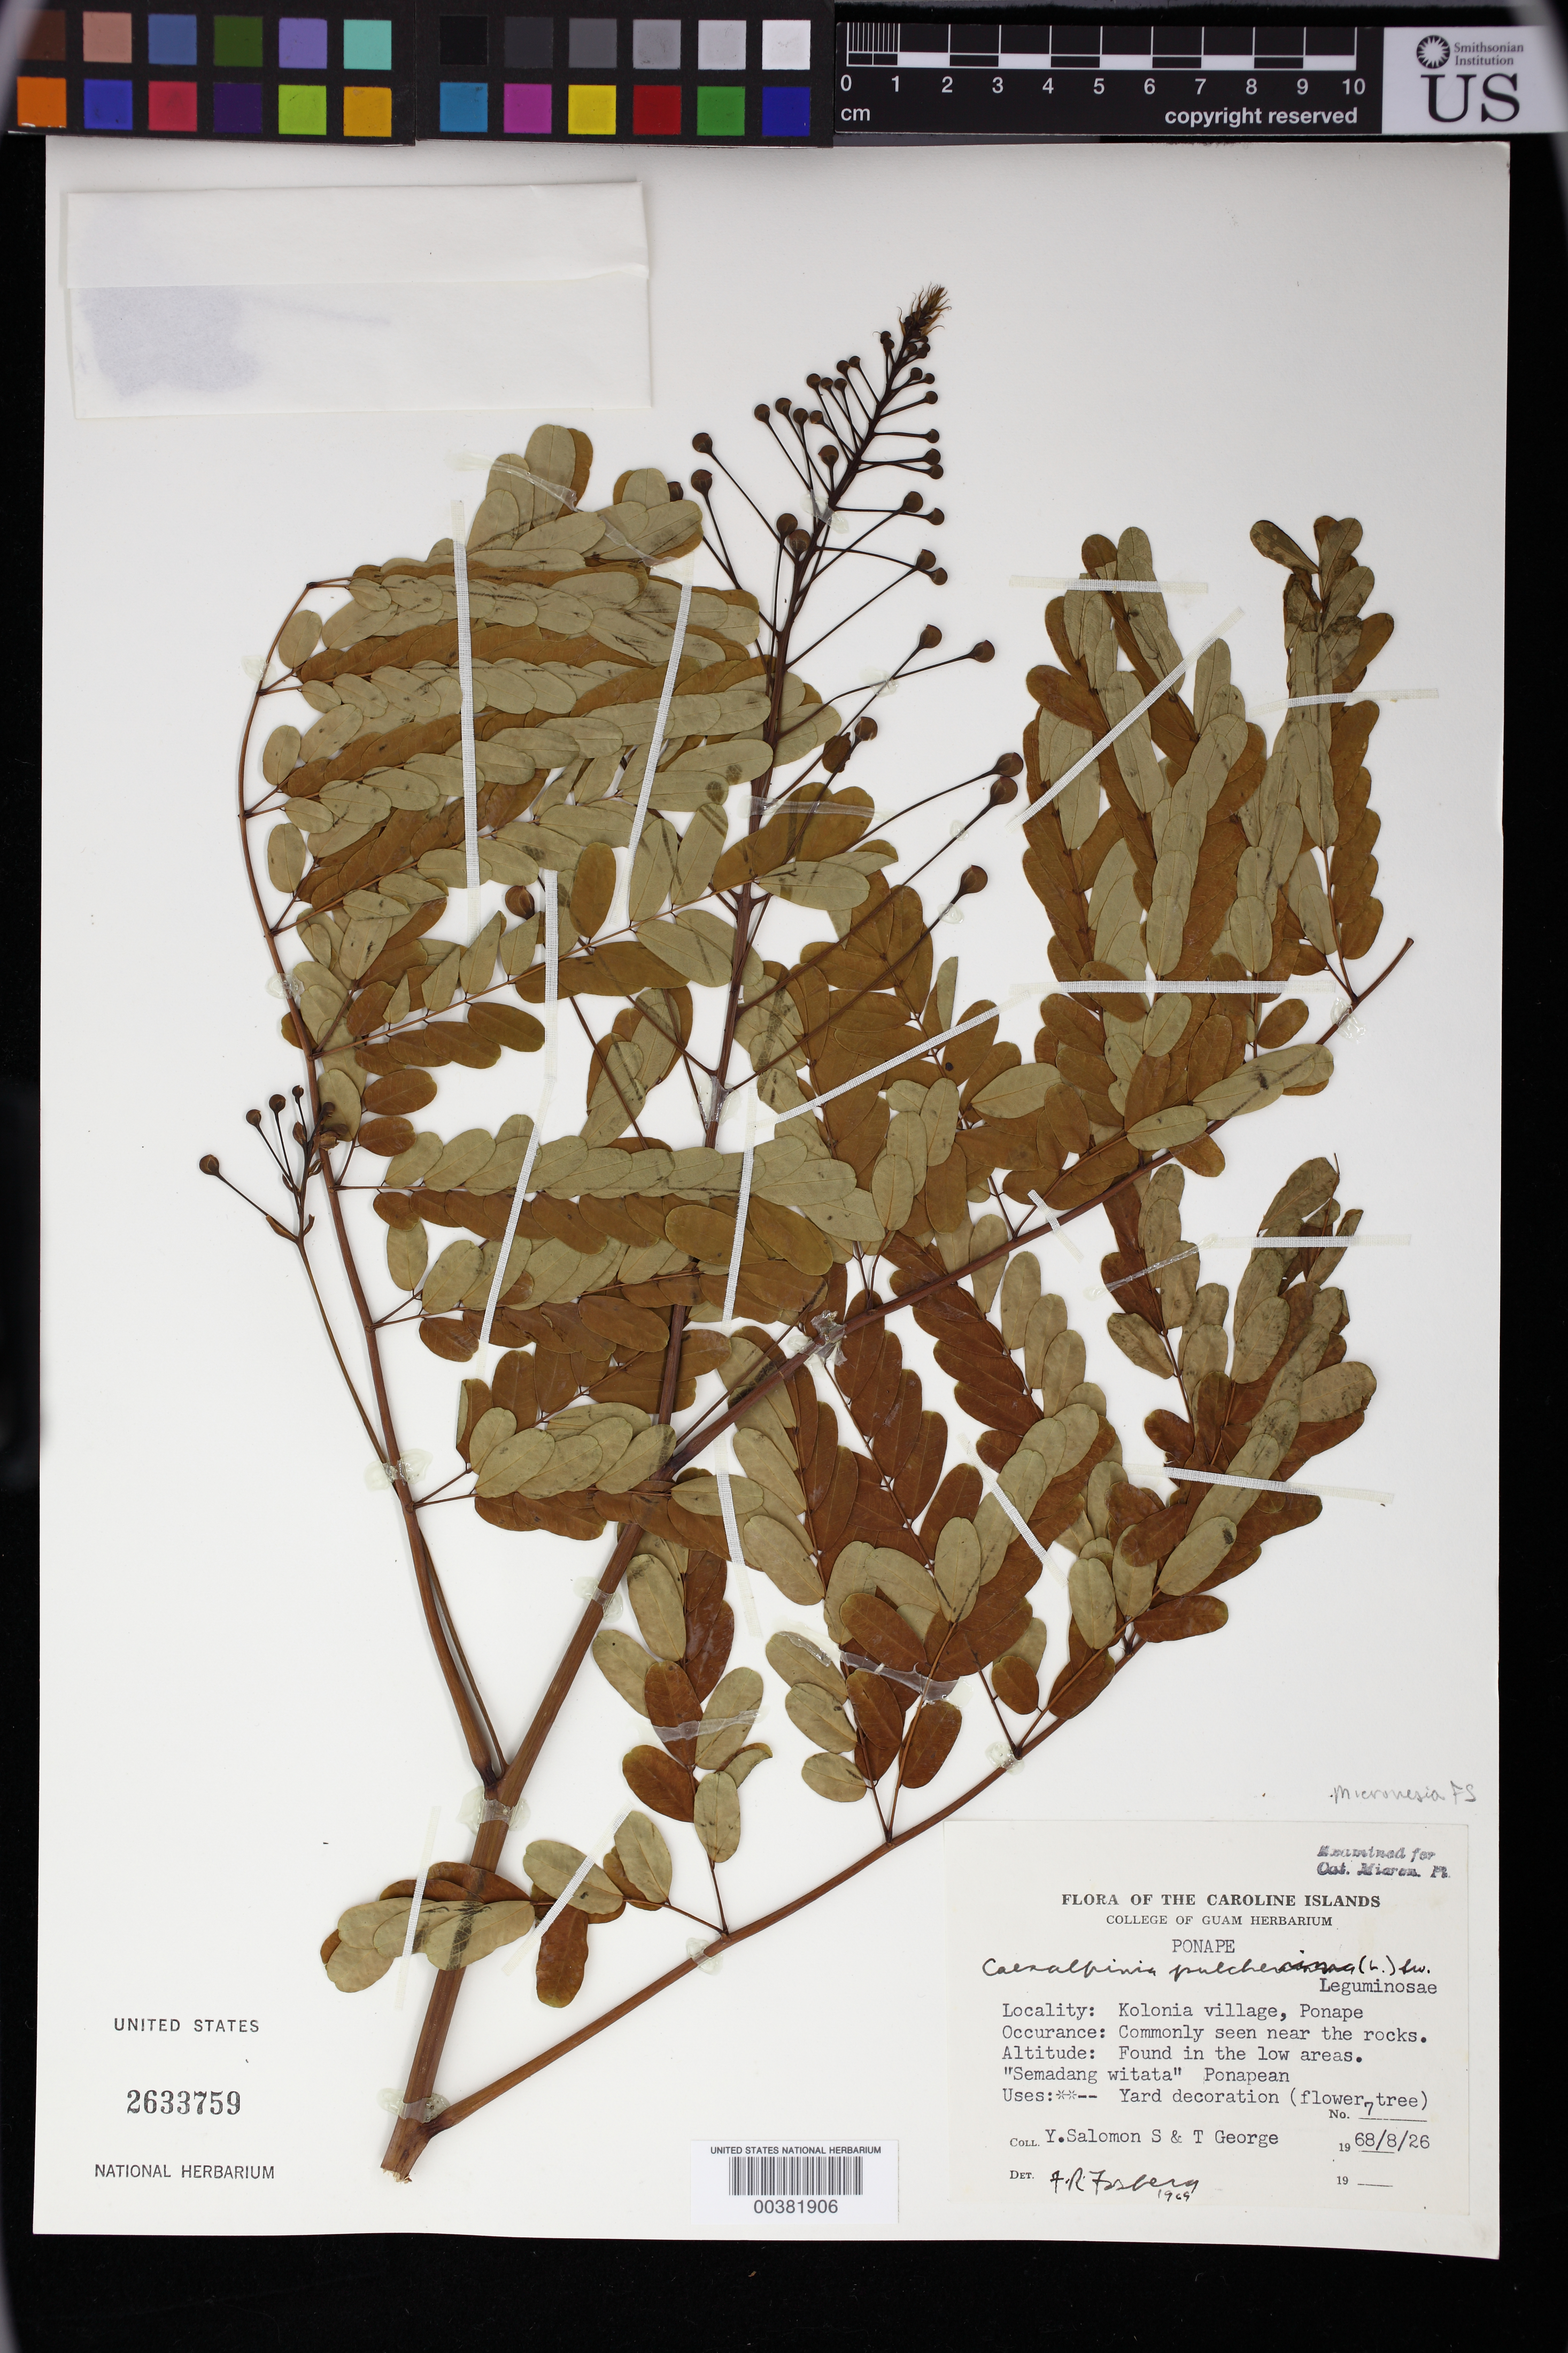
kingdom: Plantae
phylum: Tracheophyta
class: Magnoliopsida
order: Fabales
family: Fabaceae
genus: Caesalpinia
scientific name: Caesalpinia pulcherrima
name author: (L.) Sw.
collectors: Y. Salomon, S. George & T. George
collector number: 7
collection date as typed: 26 Aug 1968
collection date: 1968-08-26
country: Micronesia, Federated States of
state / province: Pohnpei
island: Pohnpei [Ponape]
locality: Kolonia village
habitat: Near the rocks; in the low areas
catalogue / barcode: US 2633759